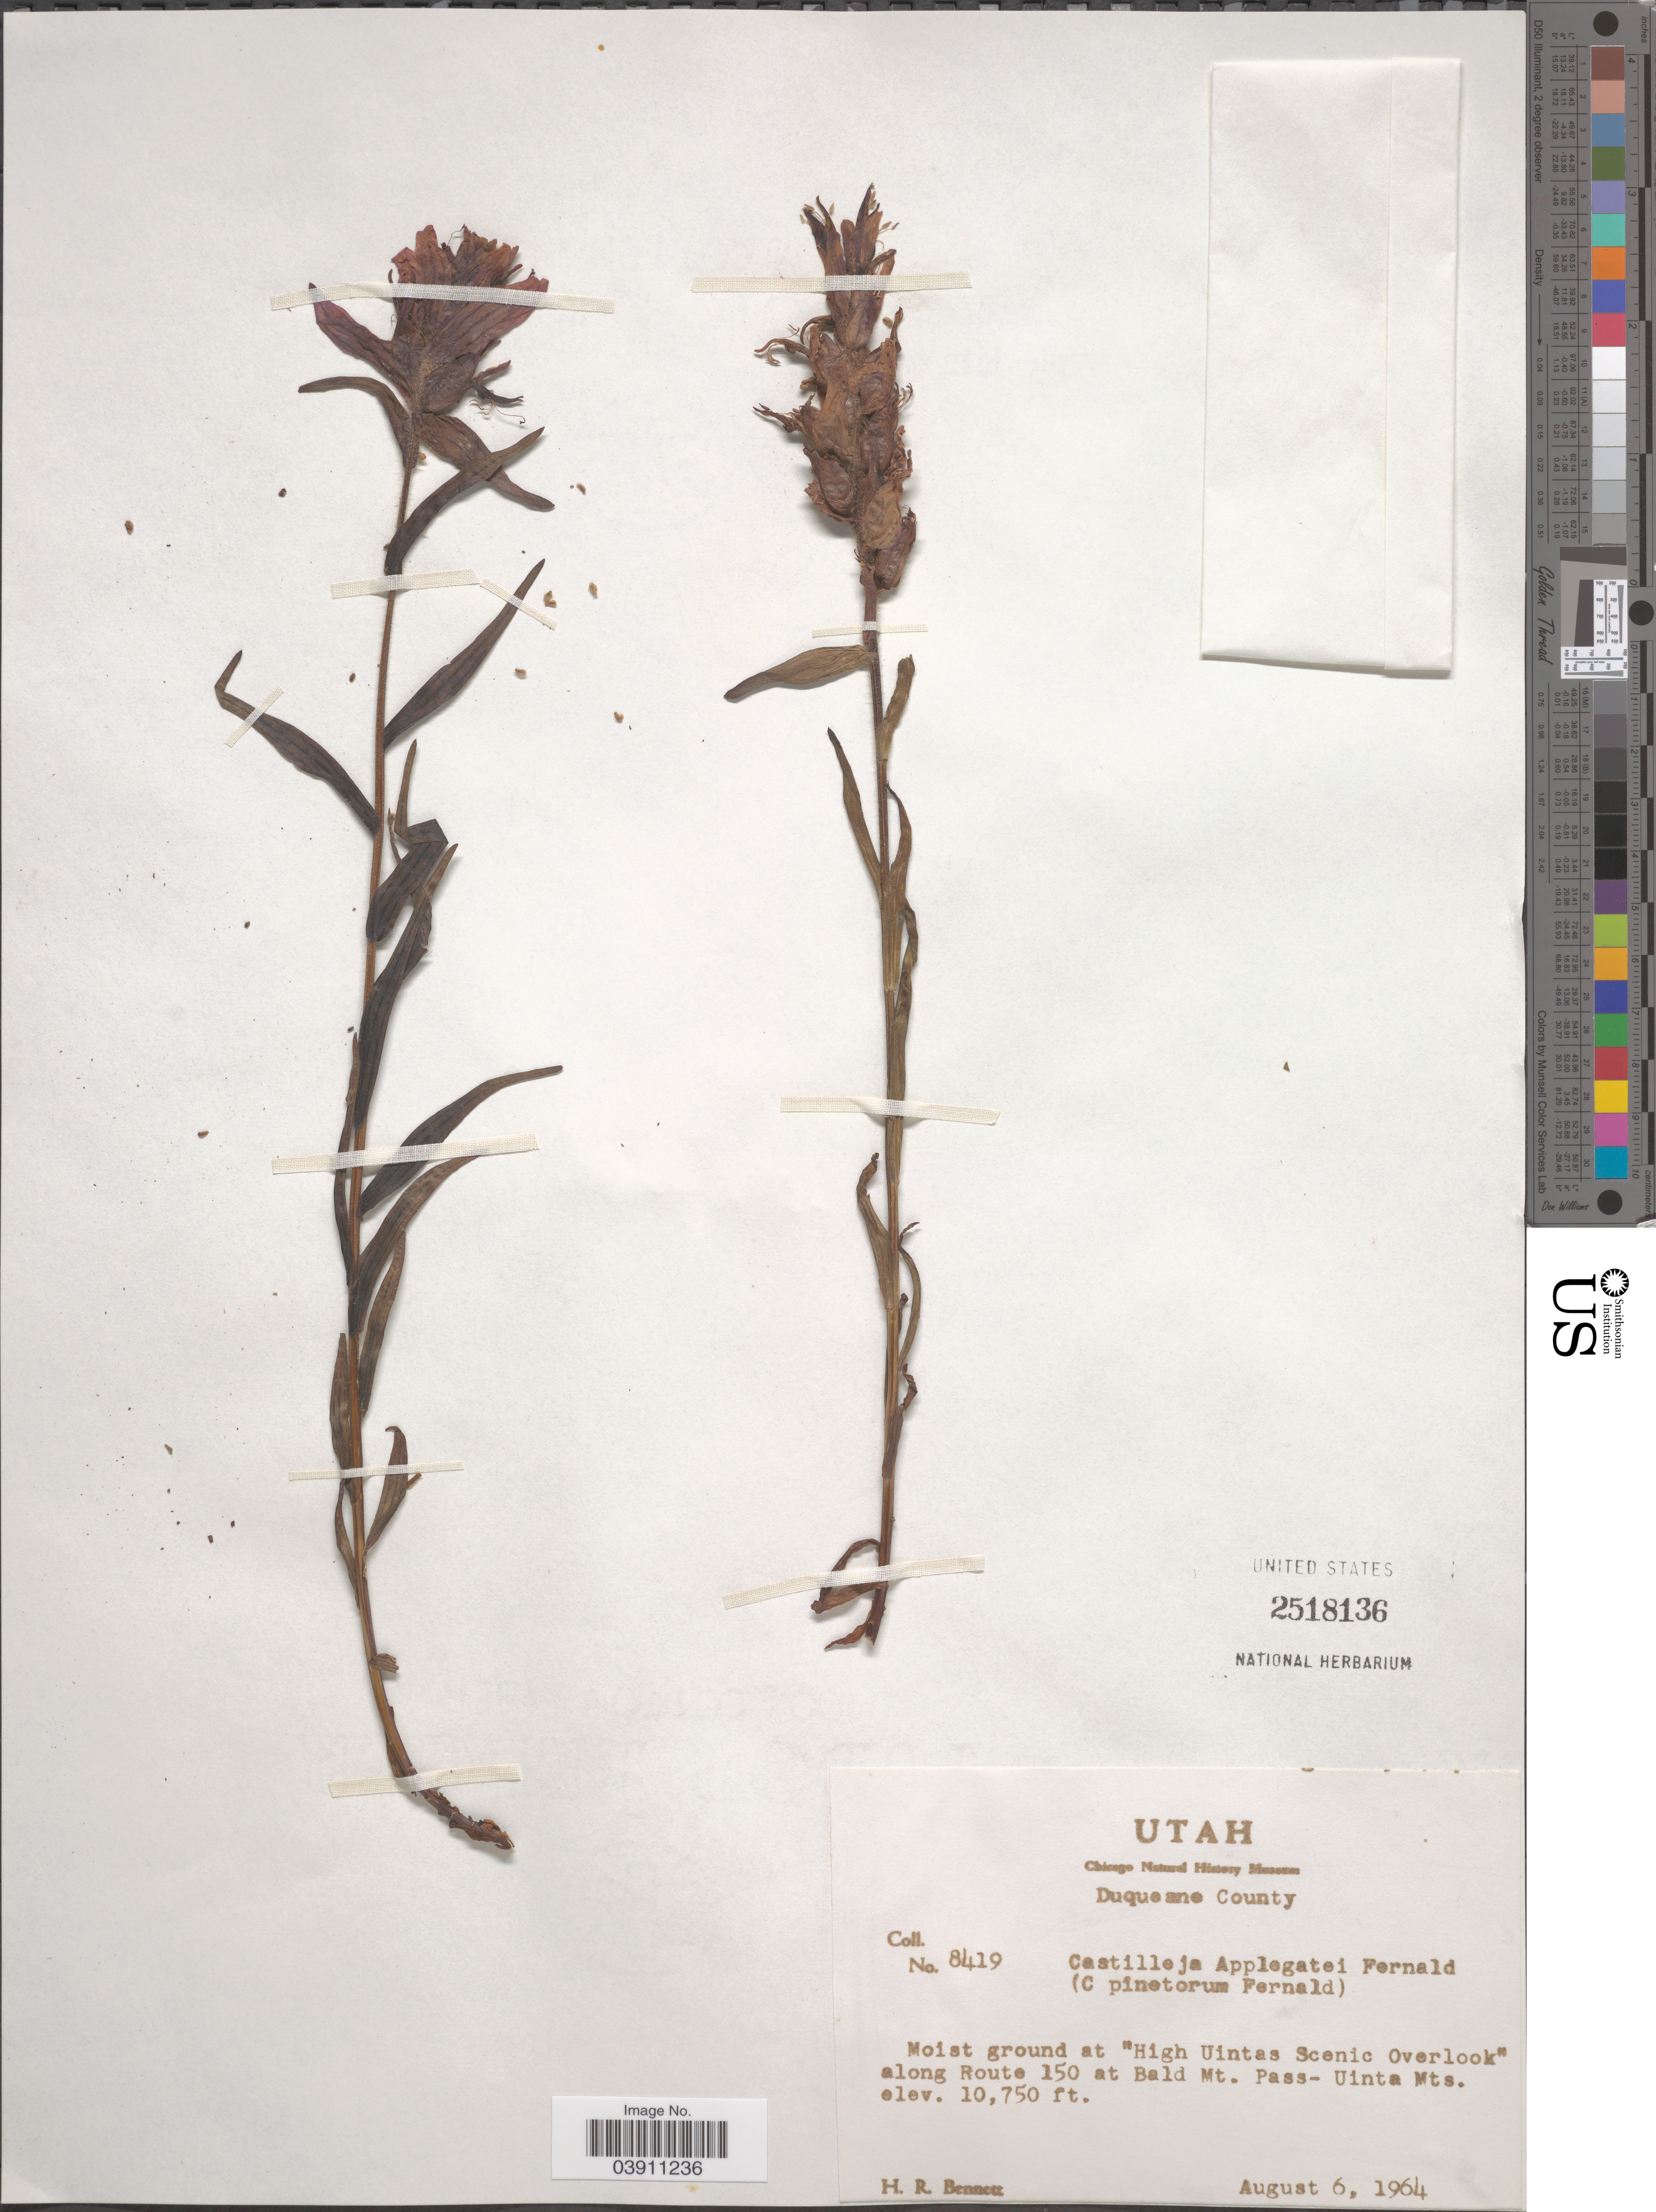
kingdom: Plantae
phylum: Tracheophyta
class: Magnoliopsida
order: Lamiales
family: Orobanchaceae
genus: Castilleja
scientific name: Castilleja applegatei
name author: Fernald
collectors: H. R. Bennett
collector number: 8419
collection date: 1964-08-06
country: United States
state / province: Utah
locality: Duquesne County. Moist ground at "High Uintas Scenic Overlook" along Route 150 at Bald Mt. Pass- Uinta Mts.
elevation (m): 3277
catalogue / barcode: US 2518136